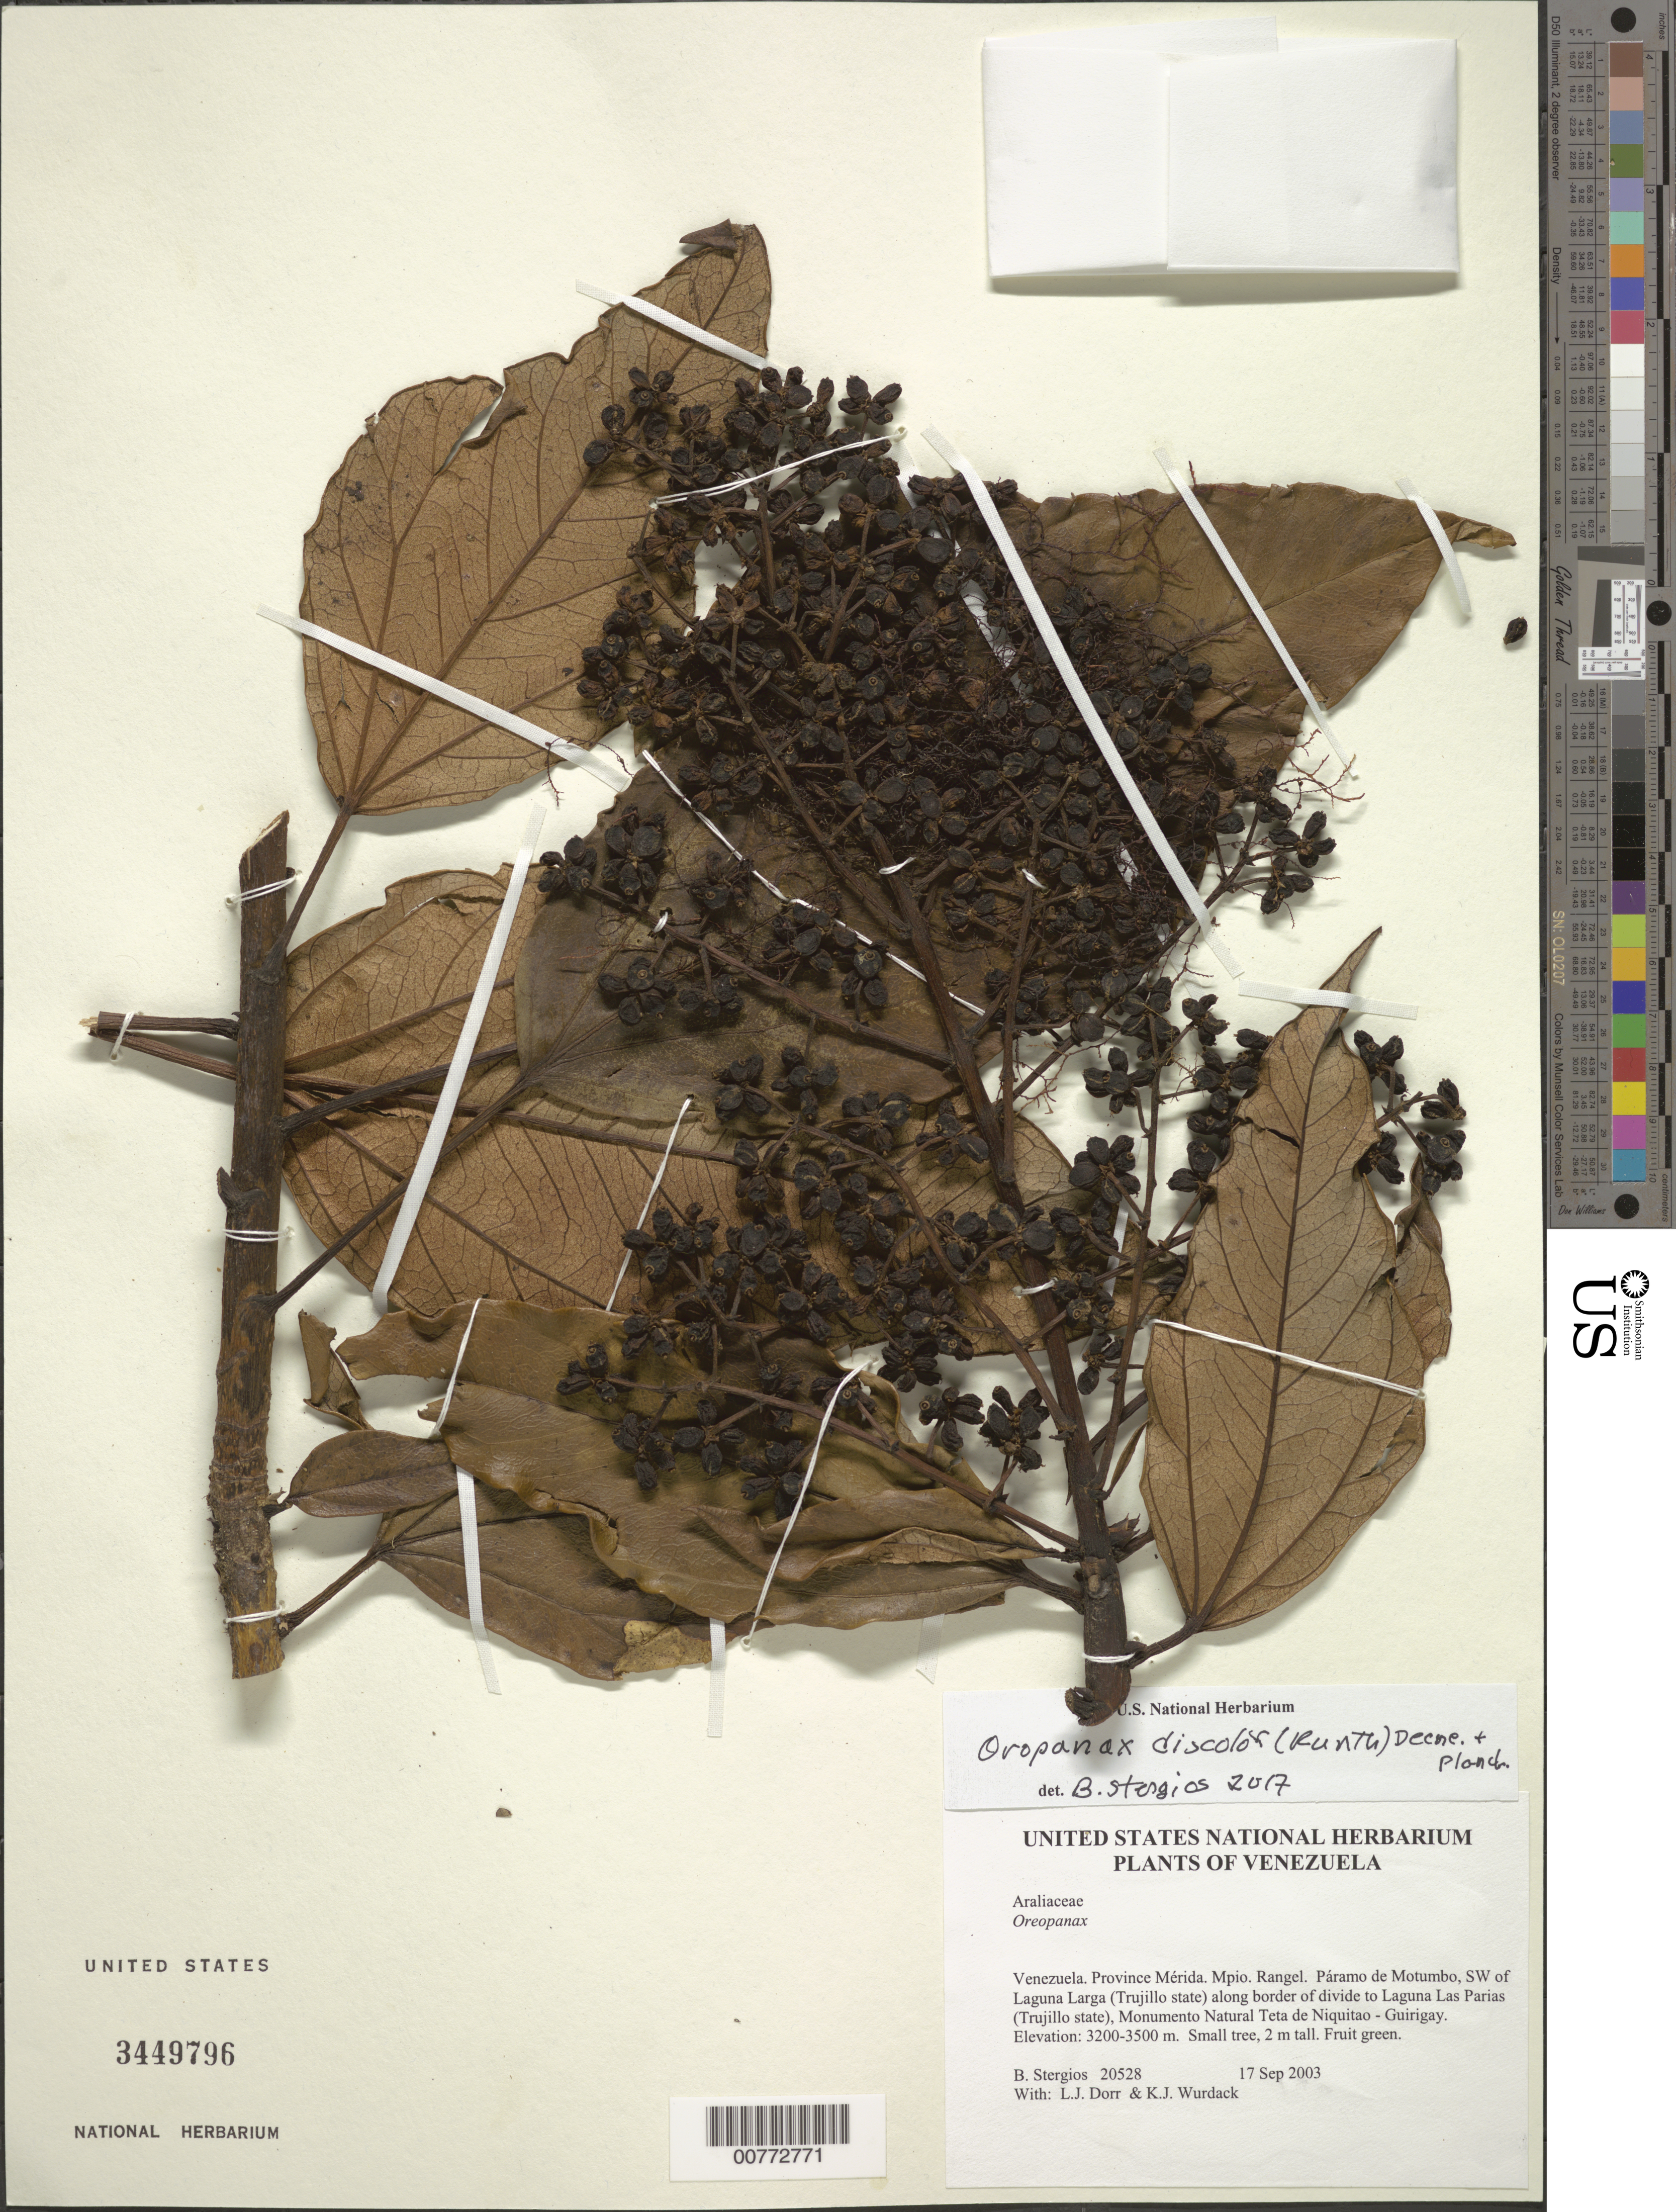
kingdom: Plantae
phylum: Tracheophyta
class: Magnoliopsida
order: Apiales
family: Araliaceae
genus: Oreopanax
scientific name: Oreopanax sp.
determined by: Dorr, L. J., (BOT), Smithsonian Institution - National Museum of Natural History (UNITED STATES)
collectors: B. G. Stergios, L. J. Dorr & K. Wurdack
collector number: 20528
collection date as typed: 17 Sep 2003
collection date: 2003-09-17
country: Venezuela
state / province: Mérida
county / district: Rangel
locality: Páramo de Motumbo, NW of Laguna Larga (Trujillo state), Monumento Natural Teta de Niquitao - Guirigay.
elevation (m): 3200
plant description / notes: PORT, US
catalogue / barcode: US 3449796